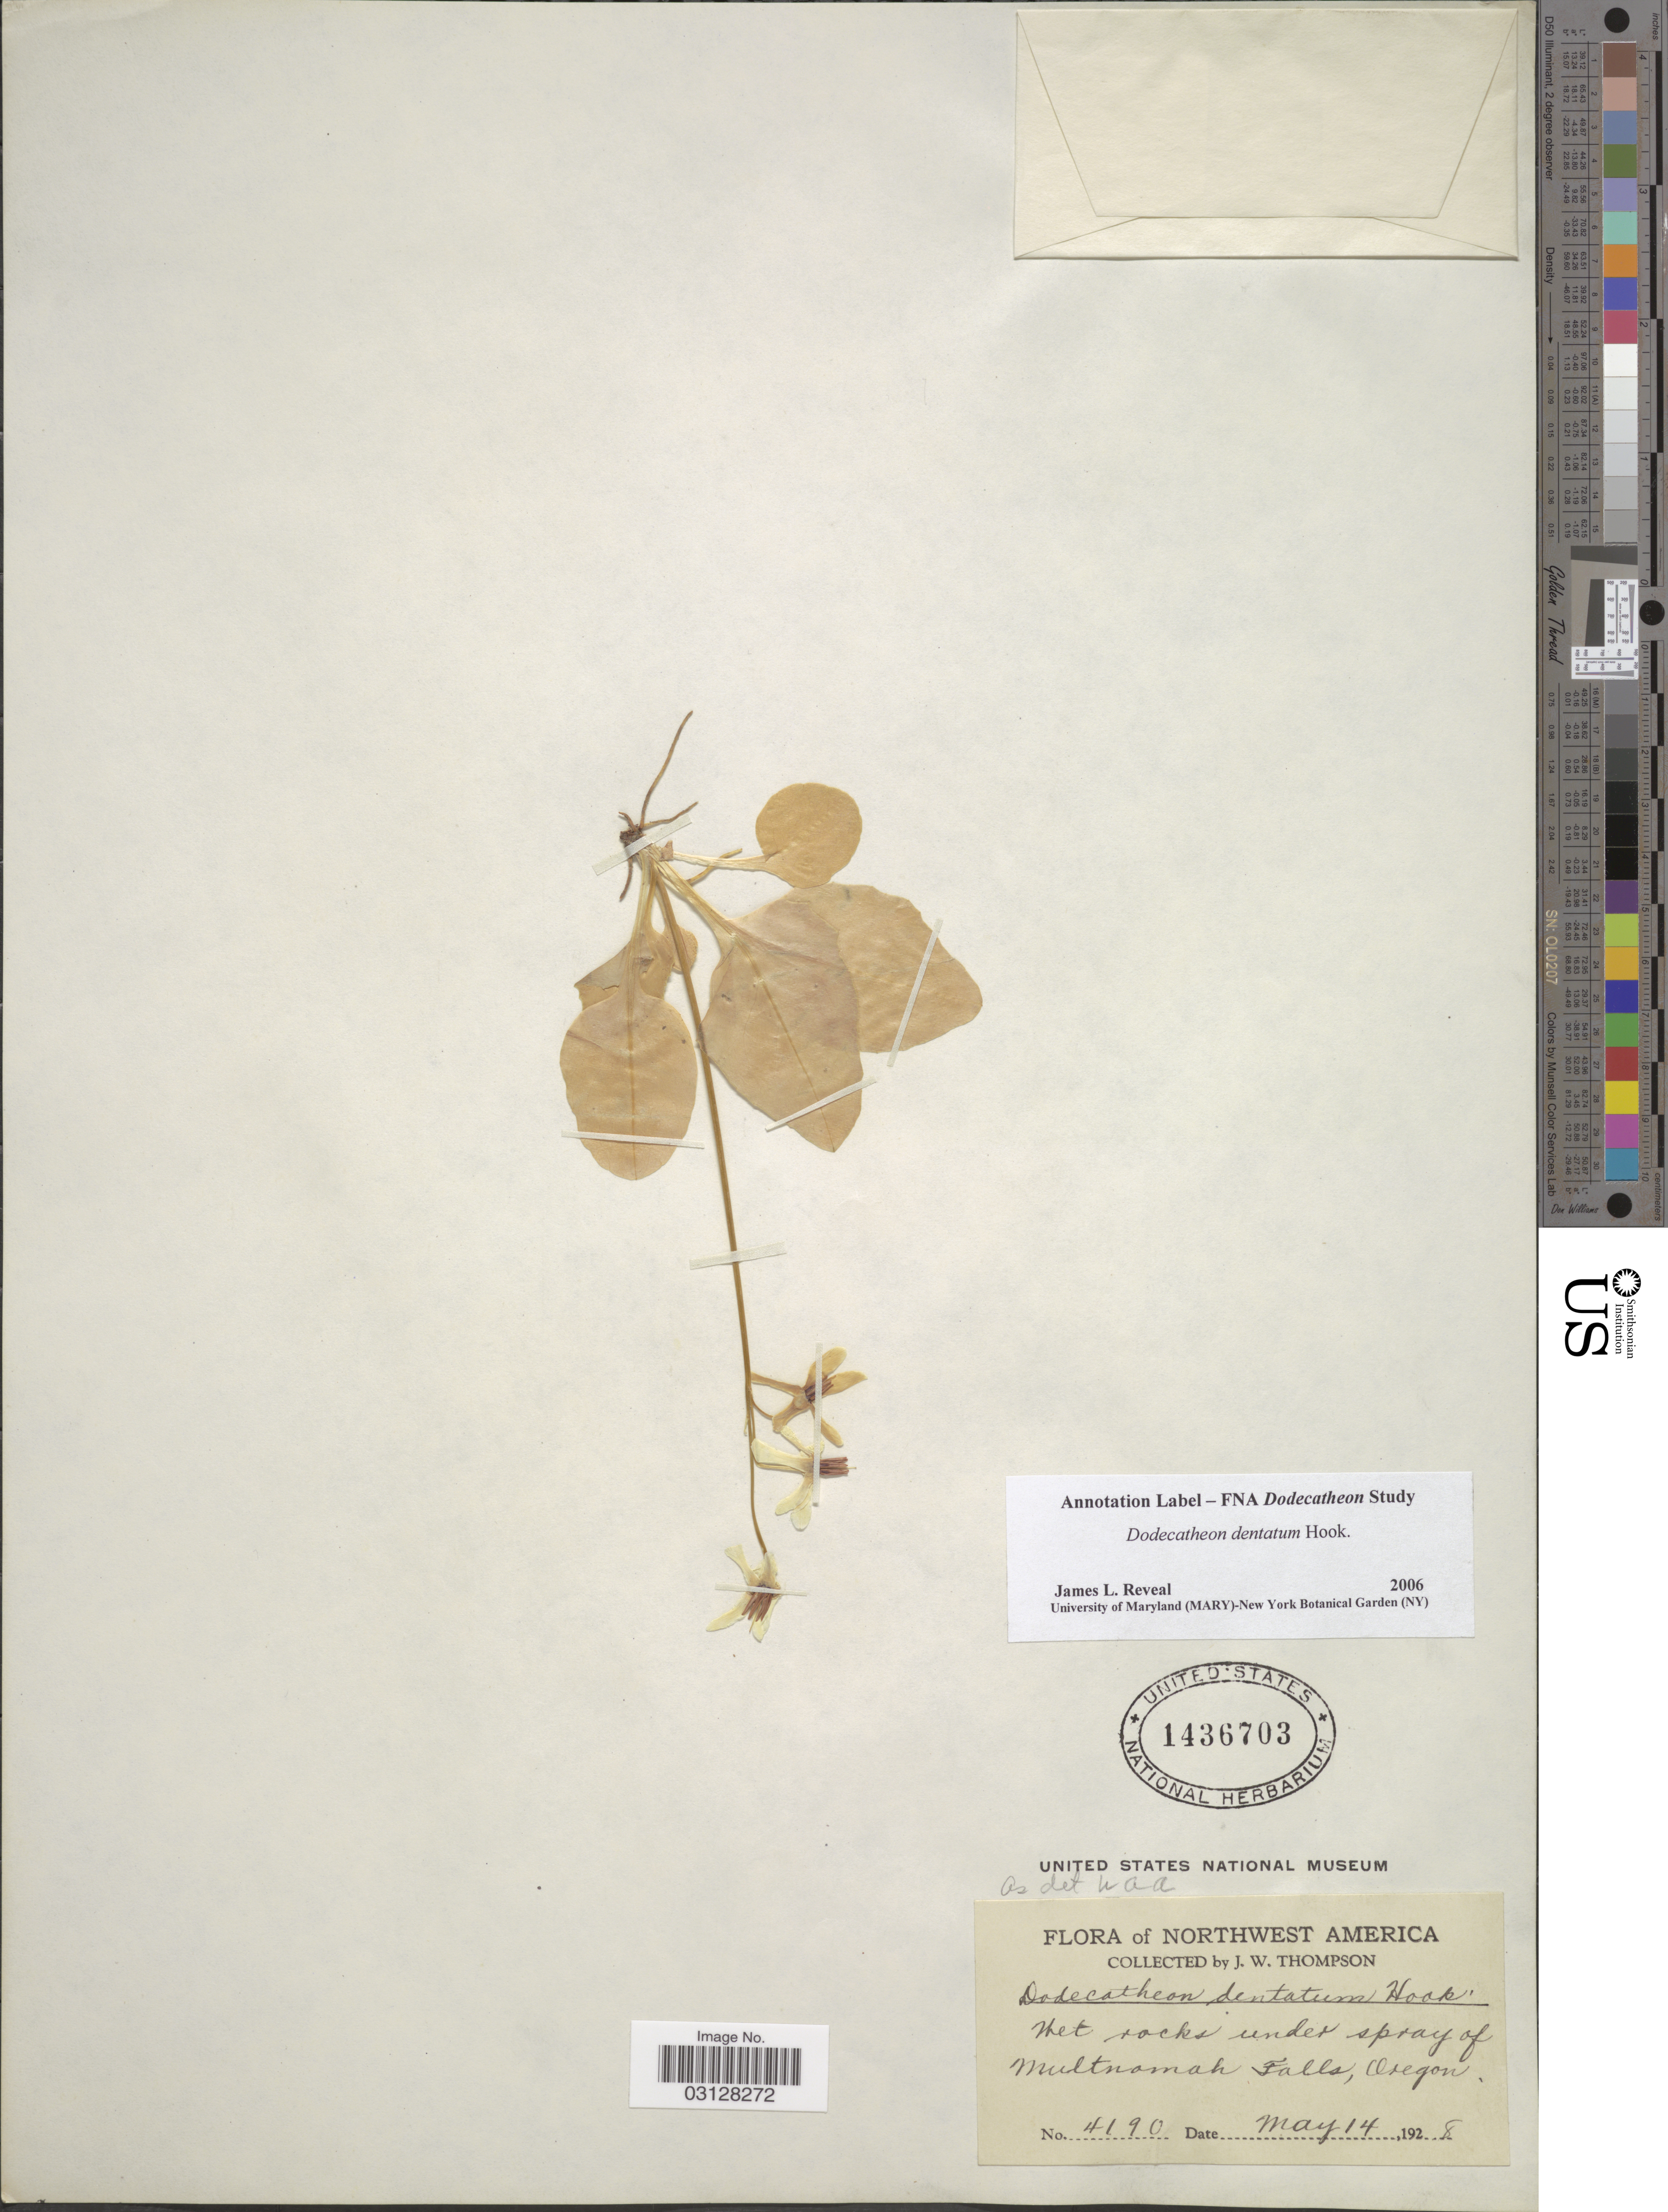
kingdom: Plantae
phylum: Tracheophyta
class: Magnoliopsida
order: Ericales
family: Primulaceae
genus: Dodecatheon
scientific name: Dodecatheon dentatum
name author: Hook.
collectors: J. Thompson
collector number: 4190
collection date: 1928-05-14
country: United States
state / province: Oregon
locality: Northwest America. Wet rocks under spray of Multnomah Falls.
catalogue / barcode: US 1436703